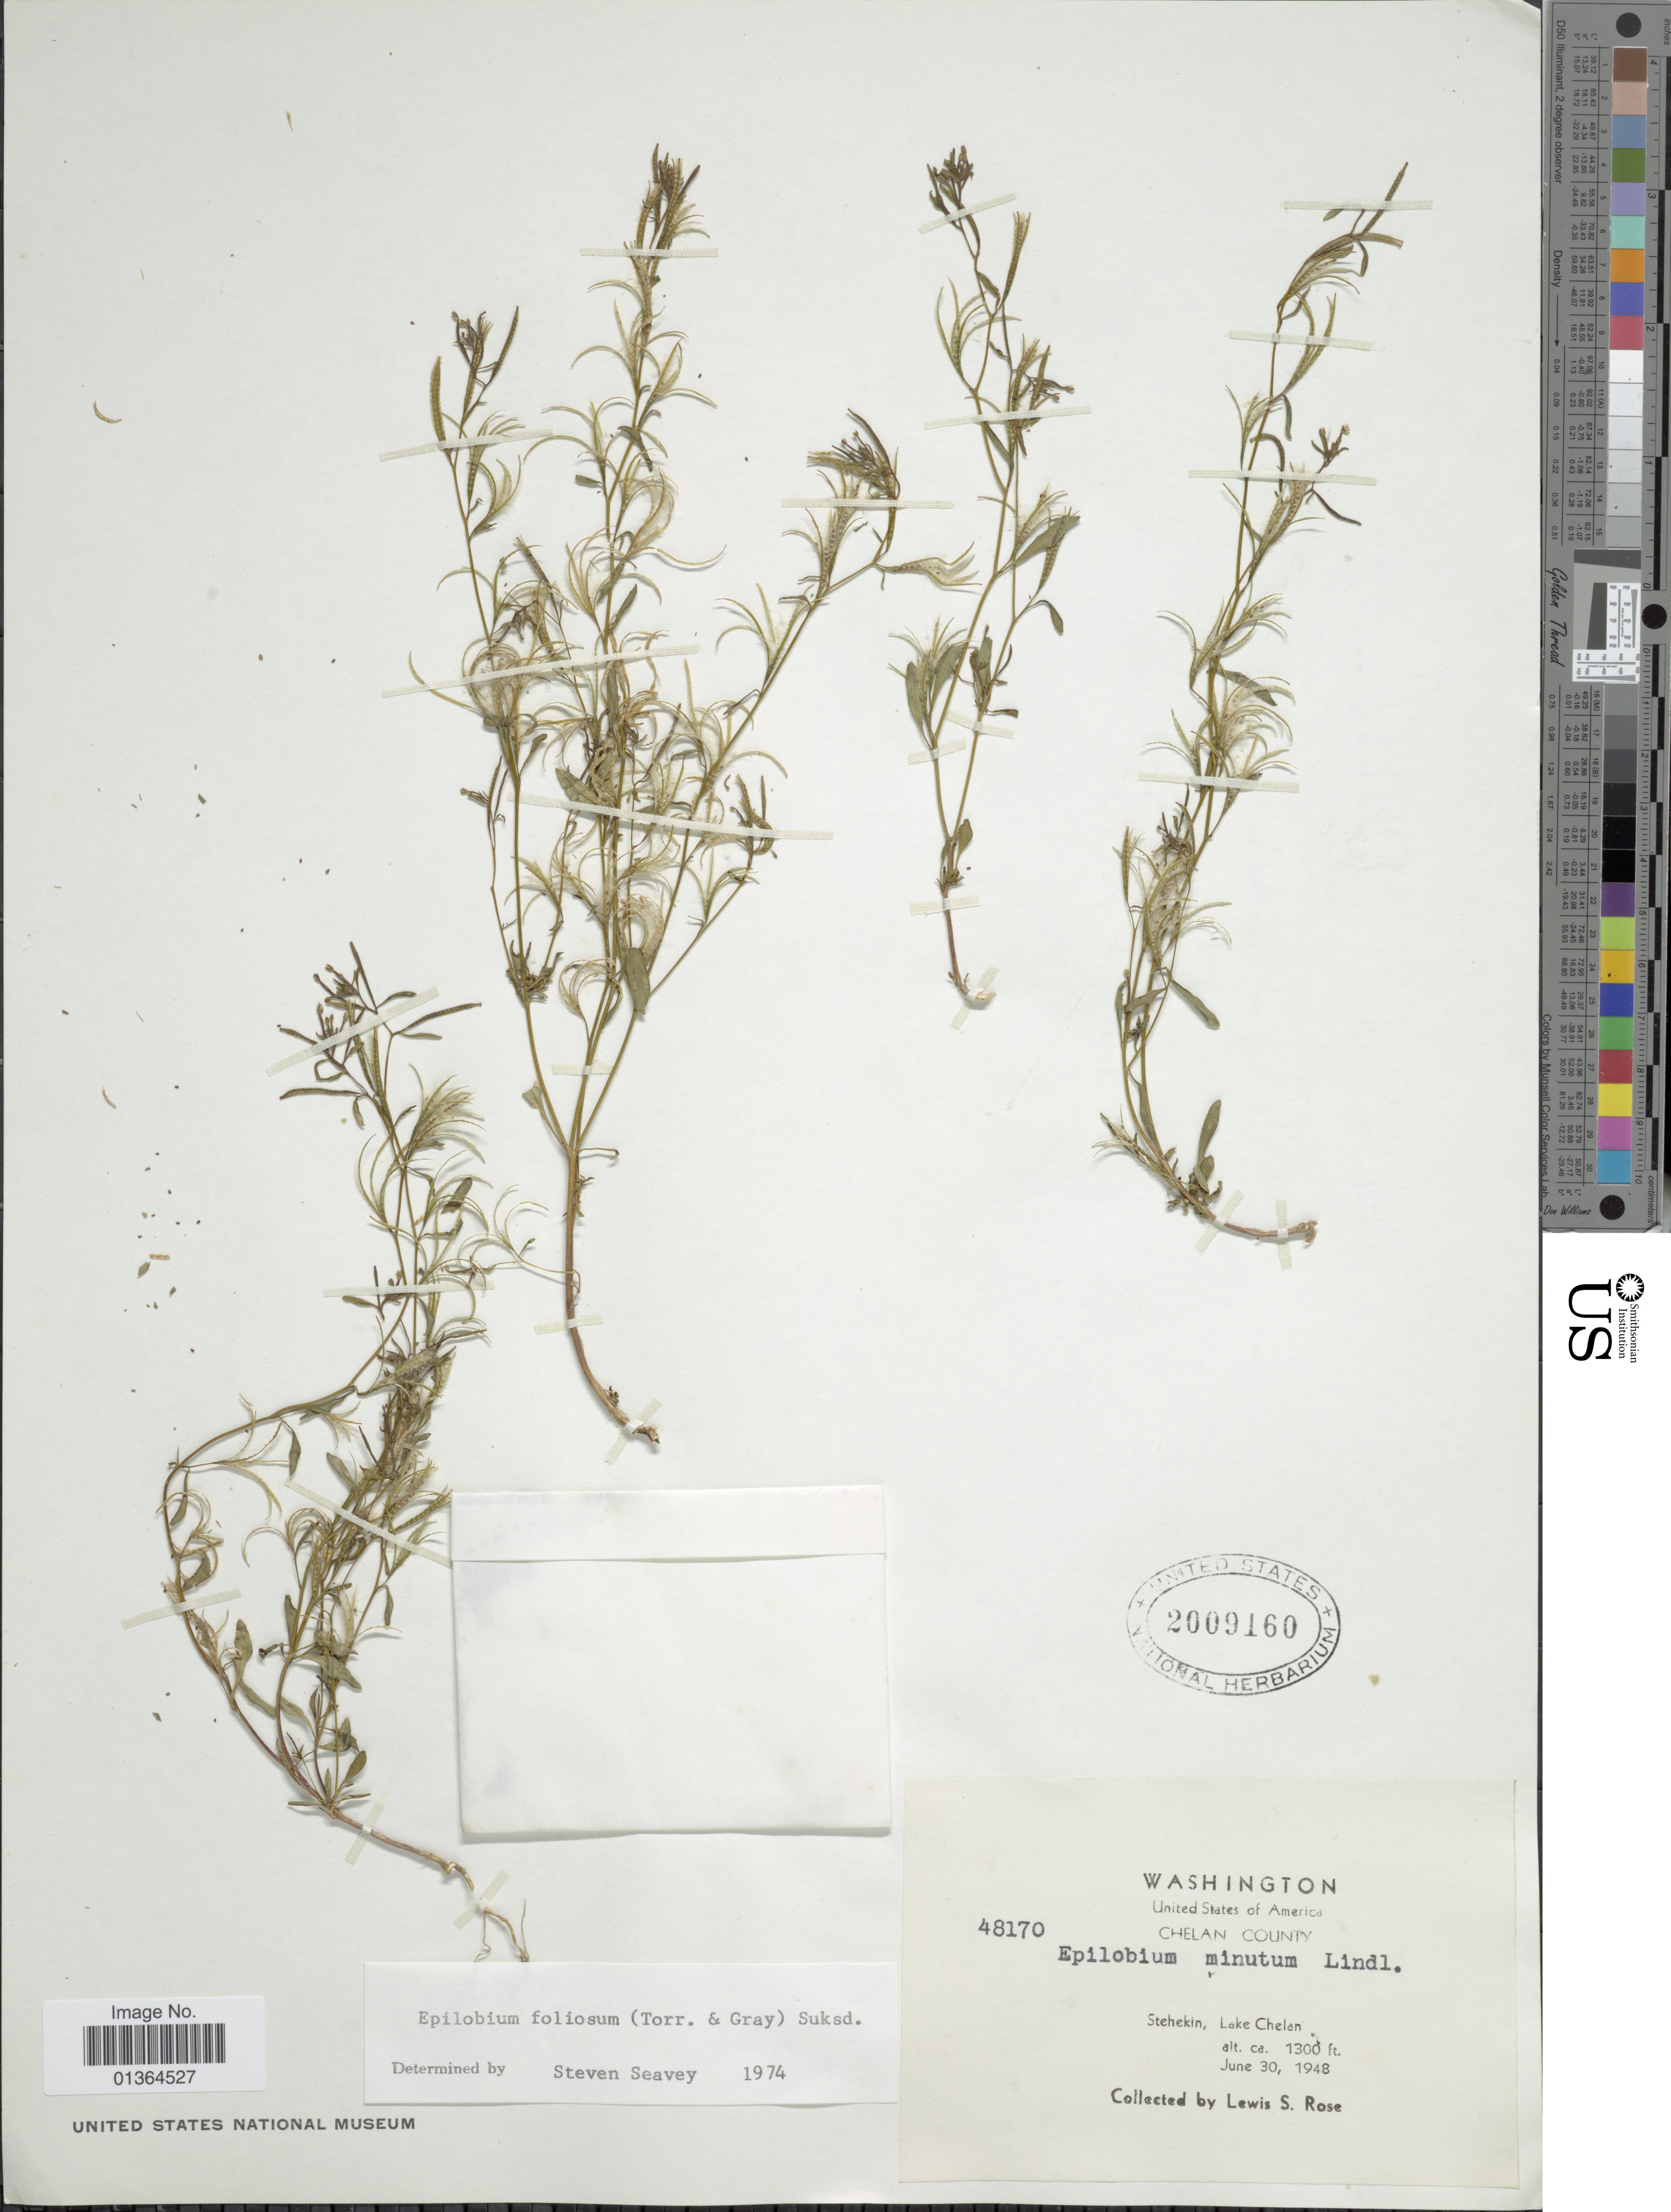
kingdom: Plantae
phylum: Tracheophyta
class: Magnoliopsida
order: Myrtales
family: Onagraceae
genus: Epilobium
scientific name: Epilobium foliosum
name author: (Nutt. ex Torr. & A. Gray) Suksd.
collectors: L. S. Rose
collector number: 48170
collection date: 1948-06-30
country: United States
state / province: Washington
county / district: Chelan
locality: Chelan County, Stehekin, Lake Chelan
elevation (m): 91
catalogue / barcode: US 2009160